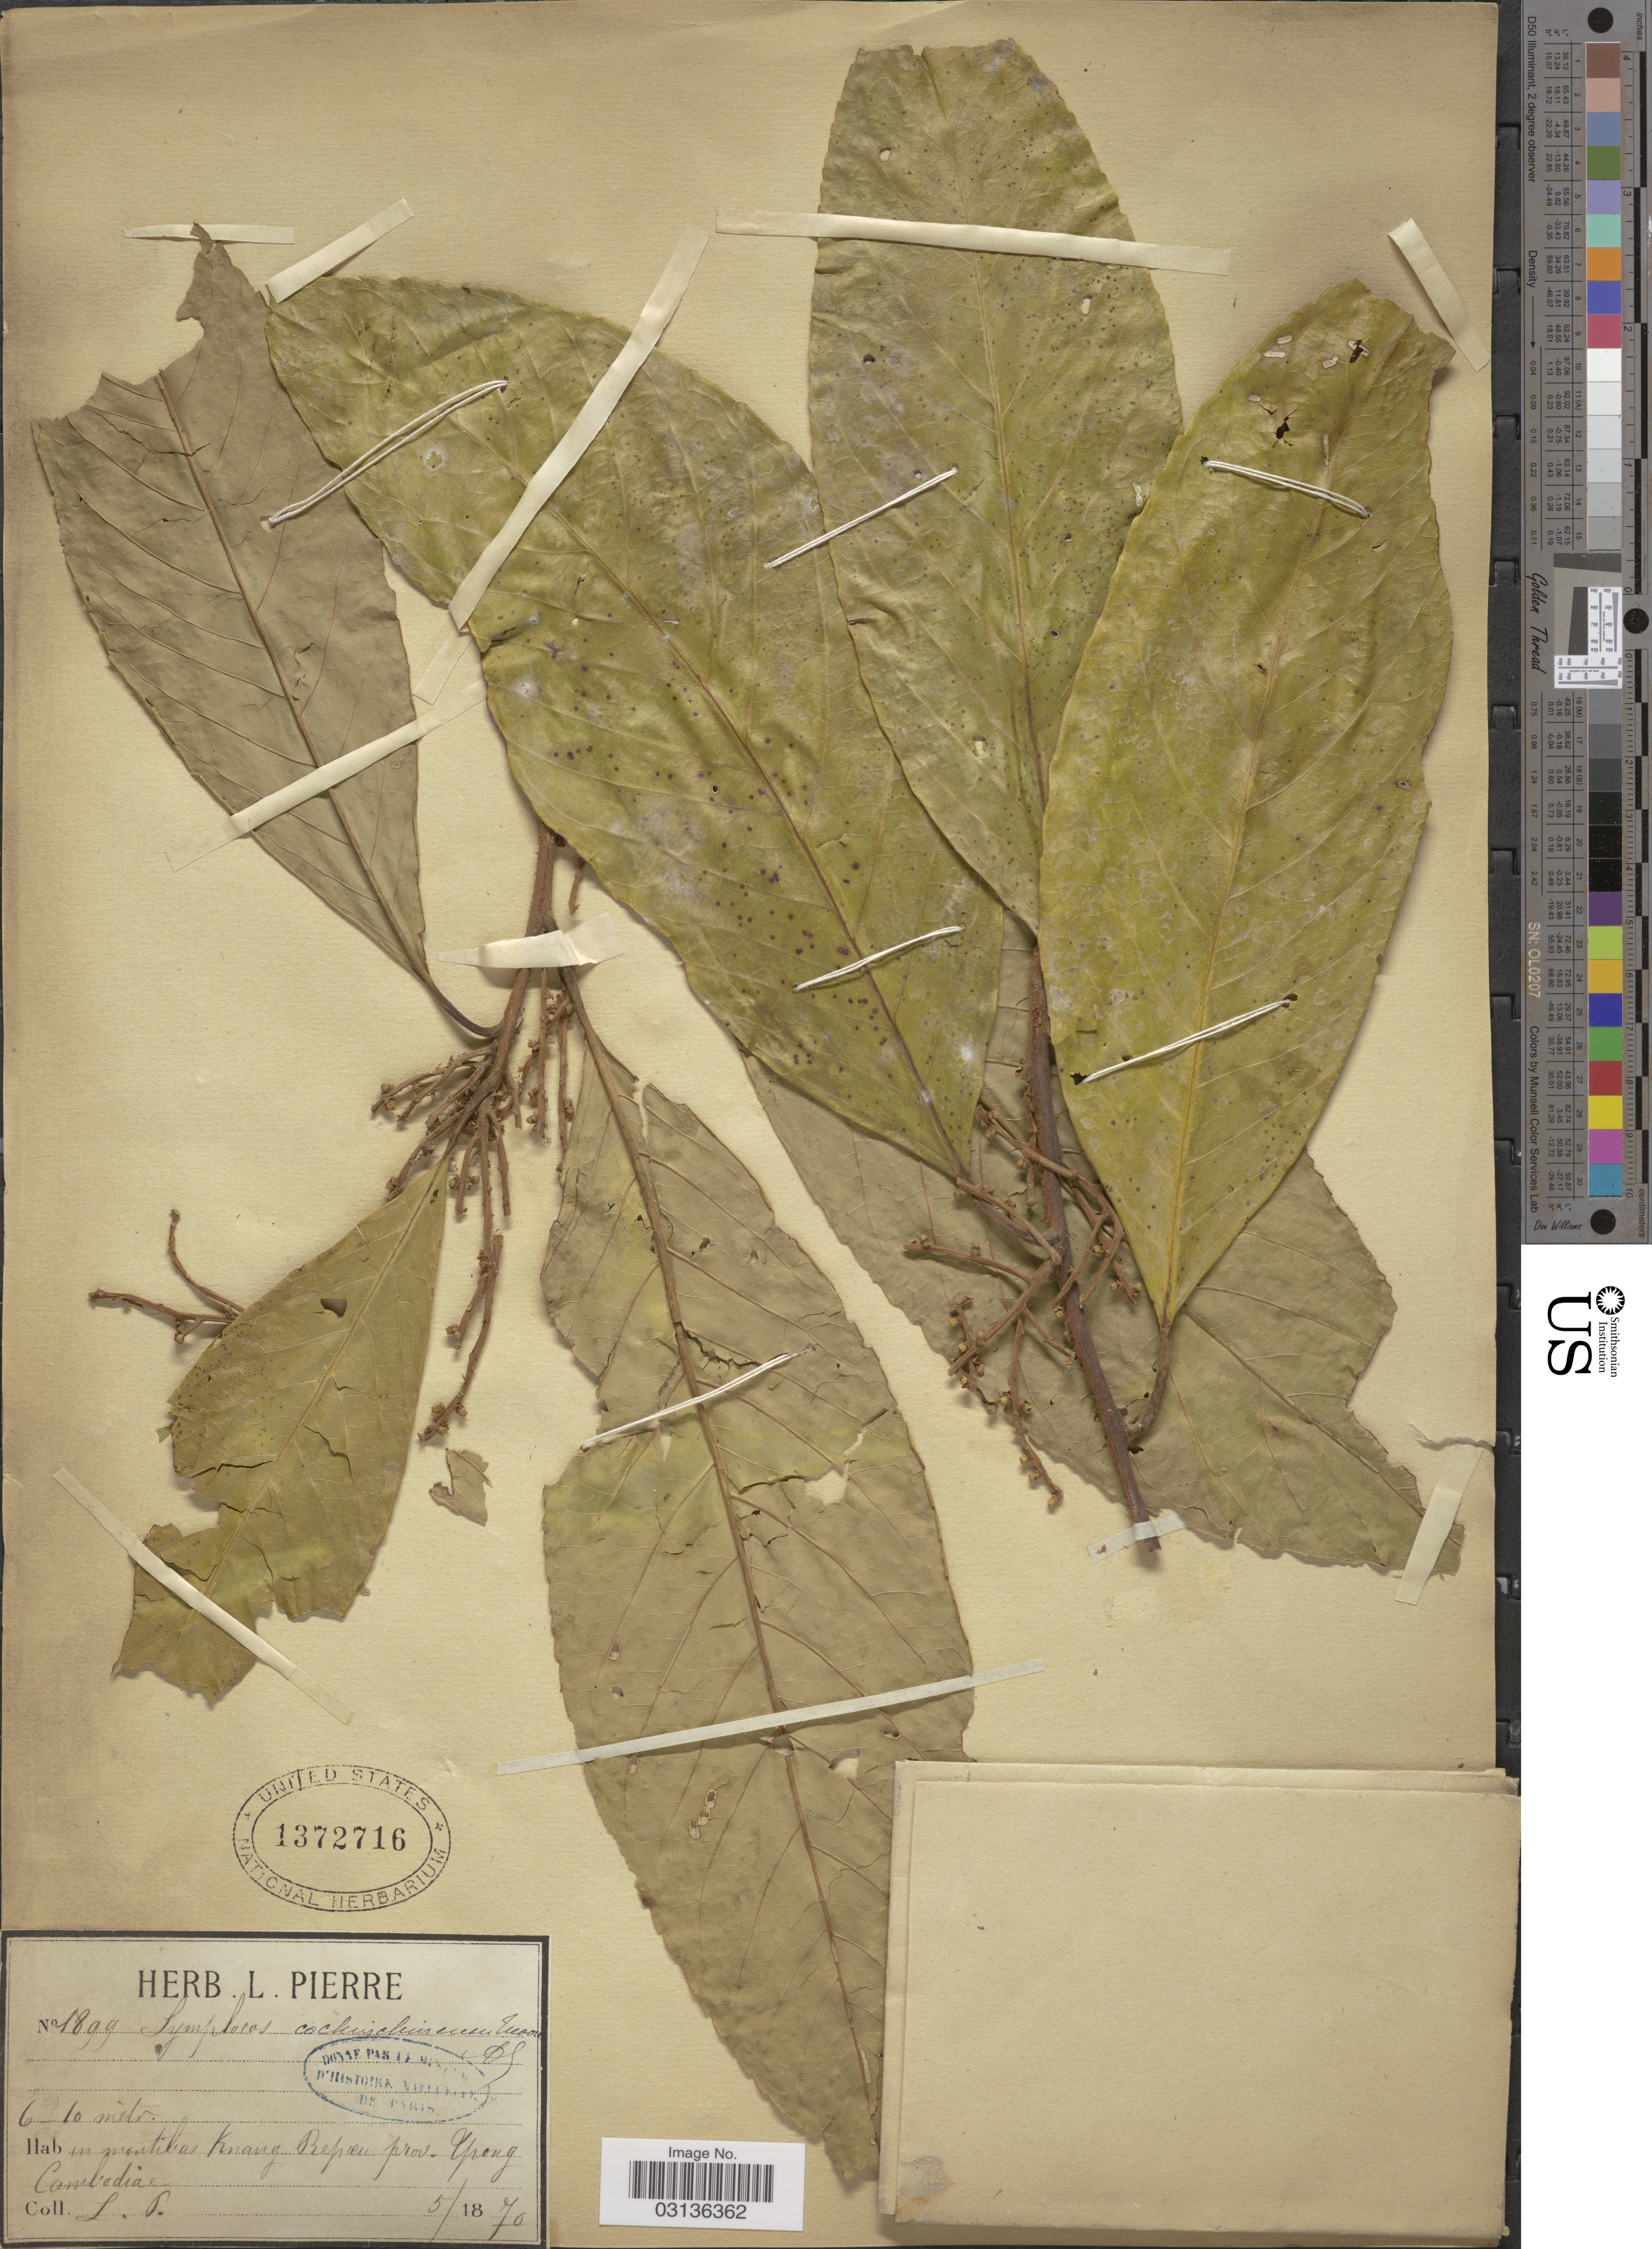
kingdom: Plantae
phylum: Tracheophyta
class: Magnoliopsida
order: Ericales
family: Symplocaceae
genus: Symplocos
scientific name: Symplocos cochinchinensis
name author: (Lour.) S. Moore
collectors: L. Pierre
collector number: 1899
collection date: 1870-05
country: Cambodia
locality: In montibus Kuang Repœu prov. Kpong Cambodiae.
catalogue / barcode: US 1372716